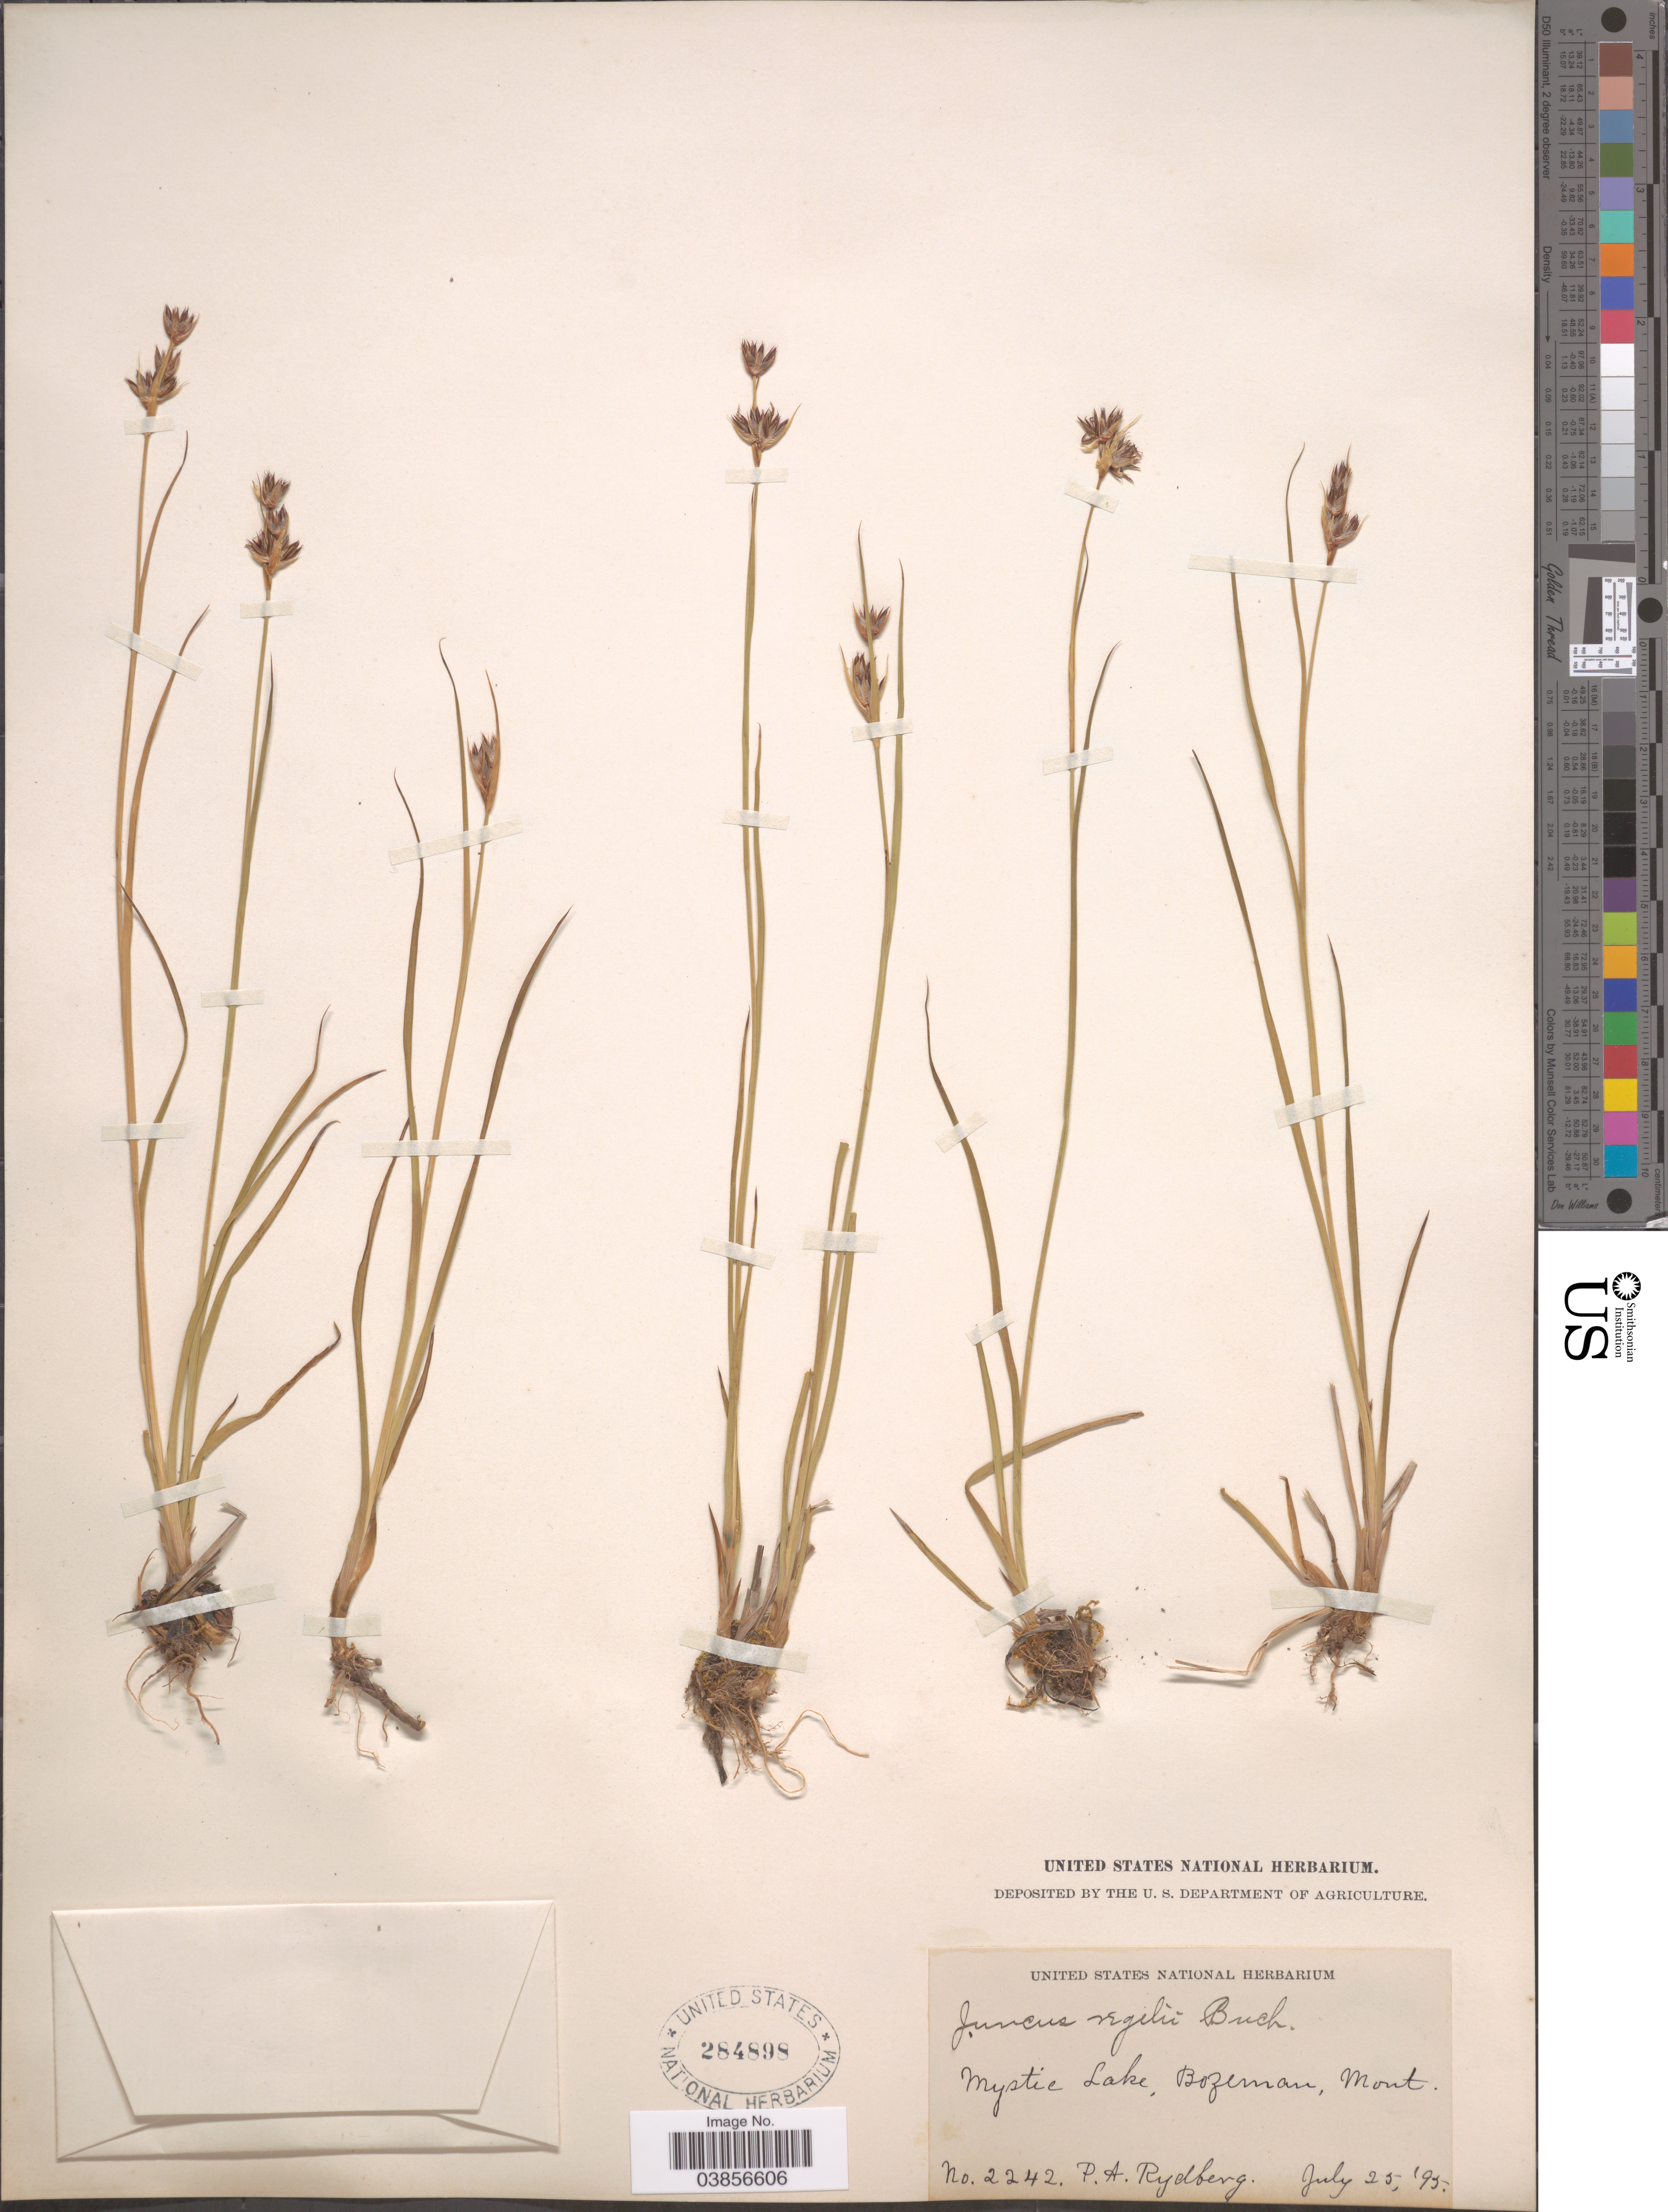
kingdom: Plantae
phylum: Tracheophyta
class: Liliopsida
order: Poales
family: Juncaceae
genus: Juncus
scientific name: Juncus regelii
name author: Buchenau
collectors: P. A. Rydberg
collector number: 2242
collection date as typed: Transcribed d/m/y: 25/7/95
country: United States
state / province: Montana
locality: Mystic Lake, Bozeman.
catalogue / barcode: US 284898